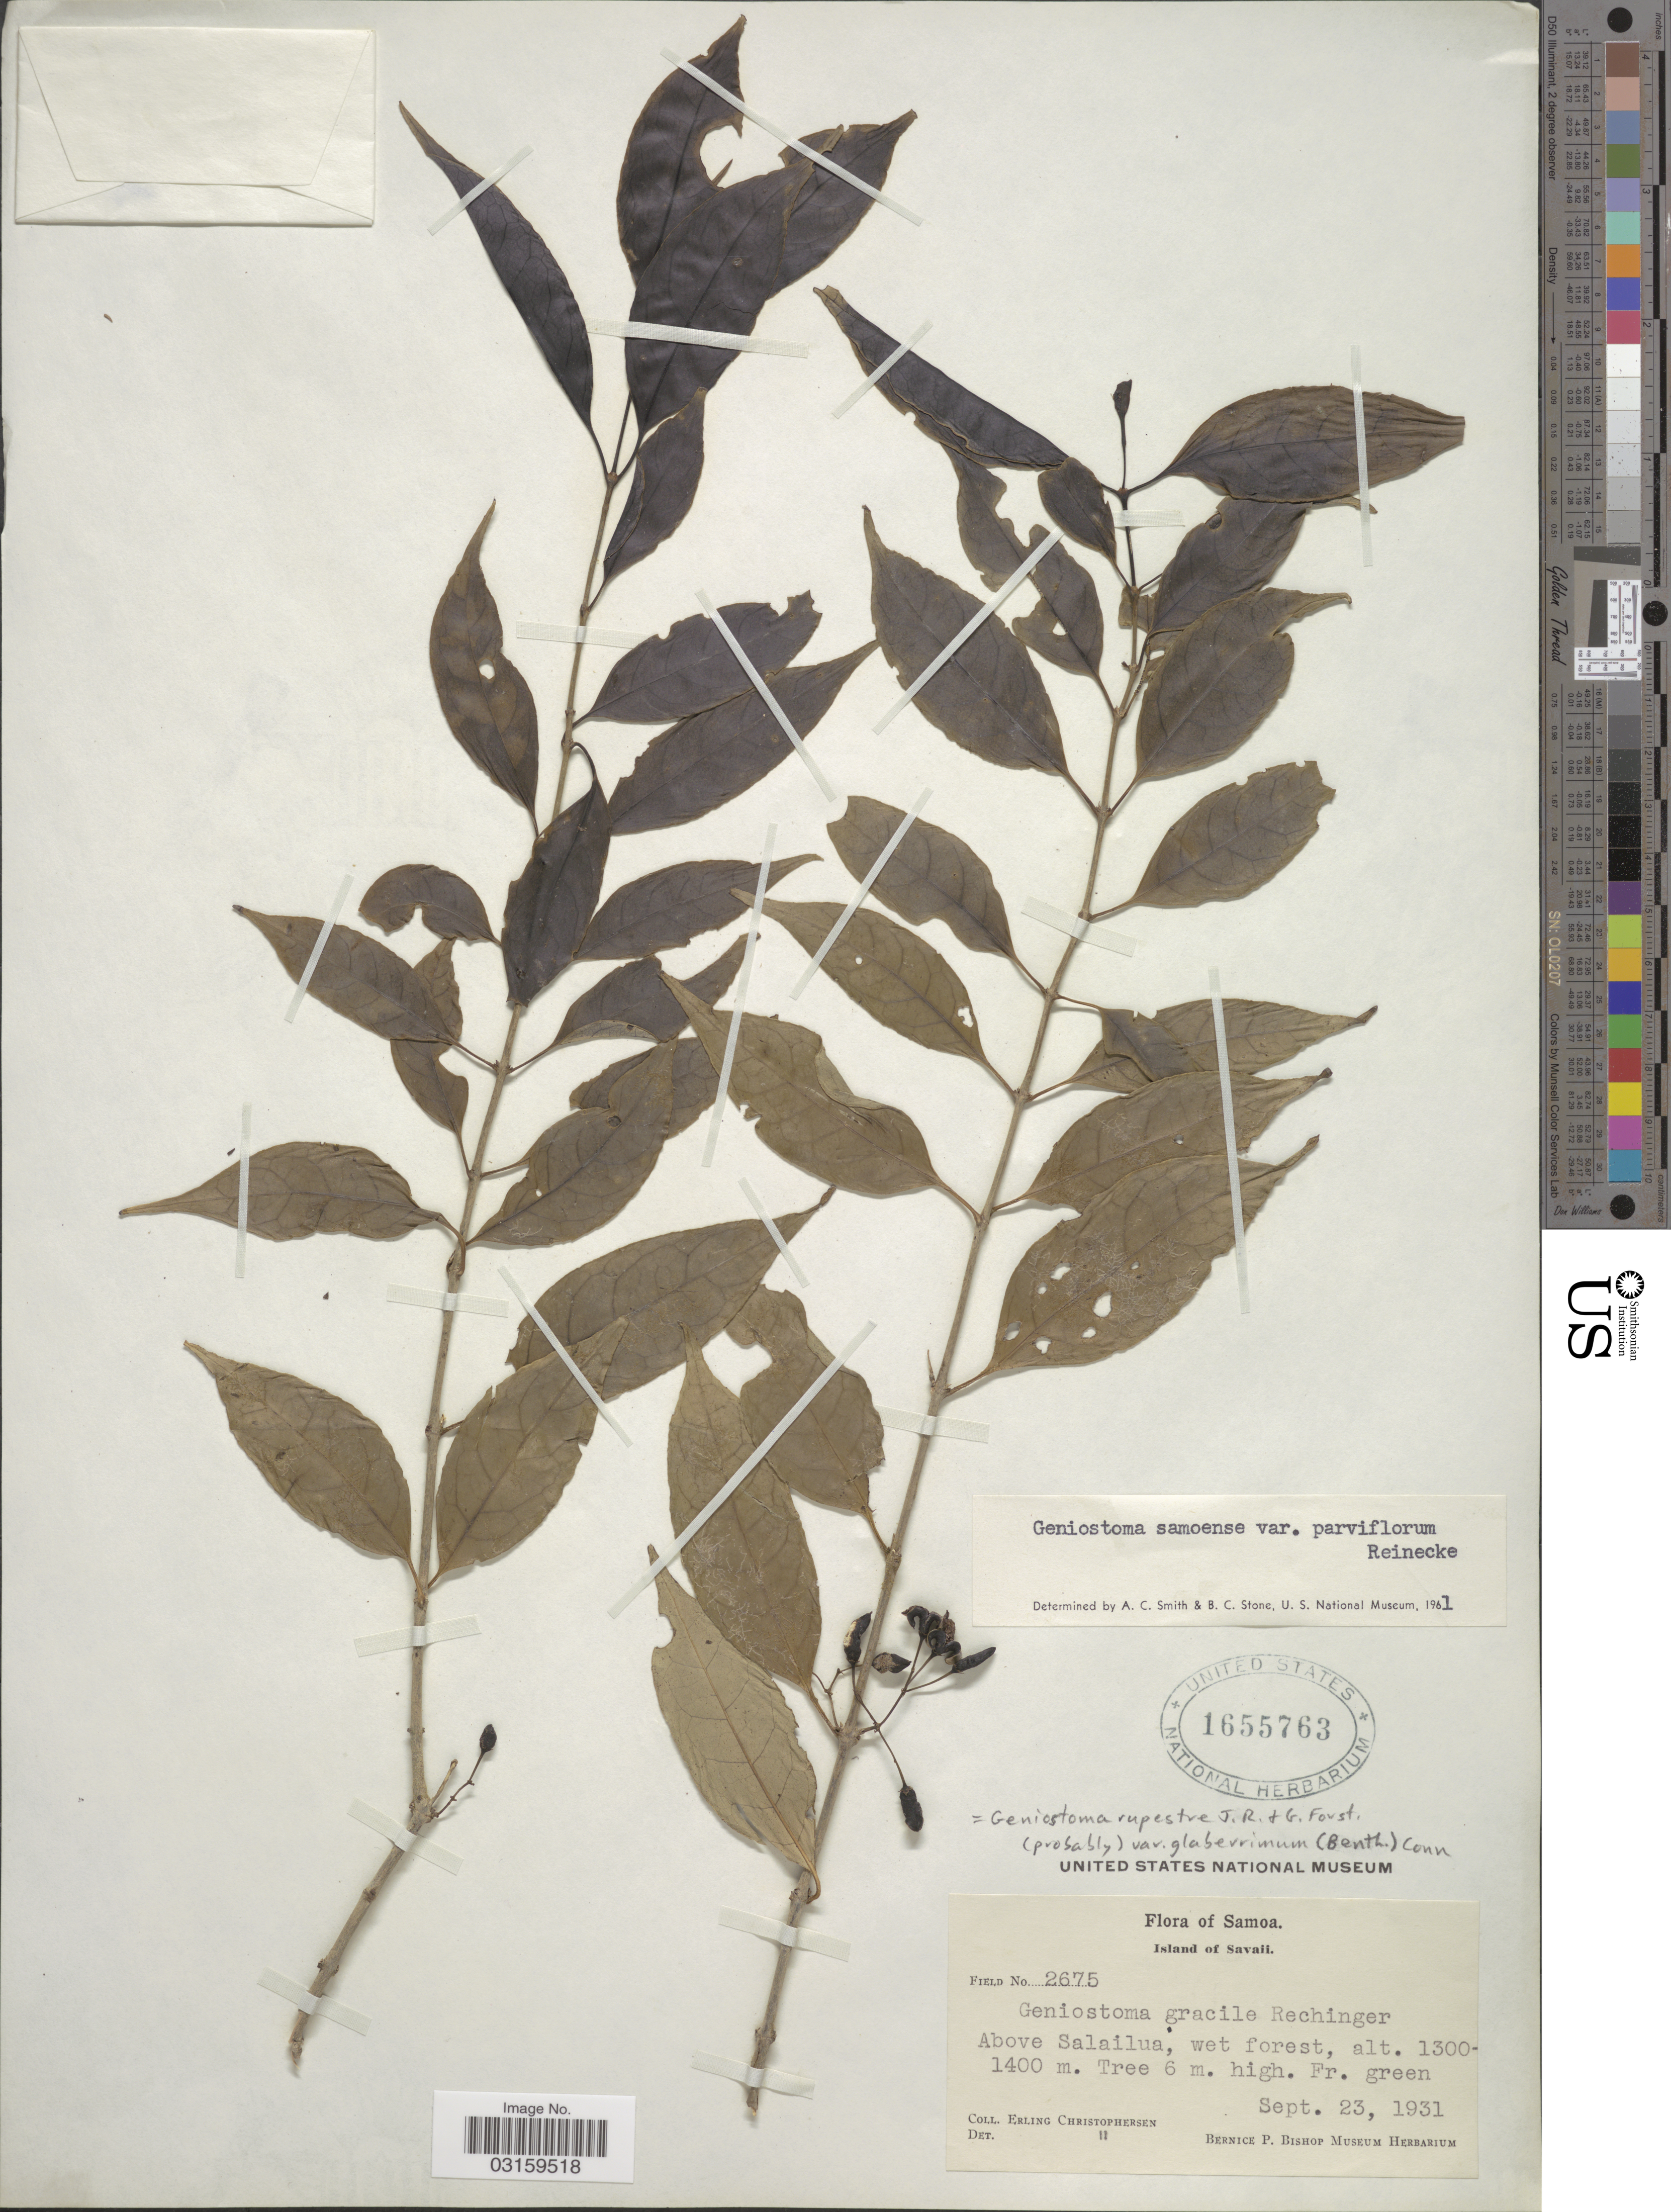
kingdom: Plantae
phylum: Tracheophyta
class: Magnoliopsida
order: Gentianales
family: Loganiaceae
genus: Geniostoma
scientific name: Geniostoma rupestre var. glaberrimum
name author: J.R. Forst. & G. Forst.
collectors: E. Christophersen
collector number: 2675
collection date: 1931-09-23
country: Samoa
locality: Samoa. Island of Savaii. Above Salailua.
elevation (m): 1300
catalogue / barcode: US 1655763